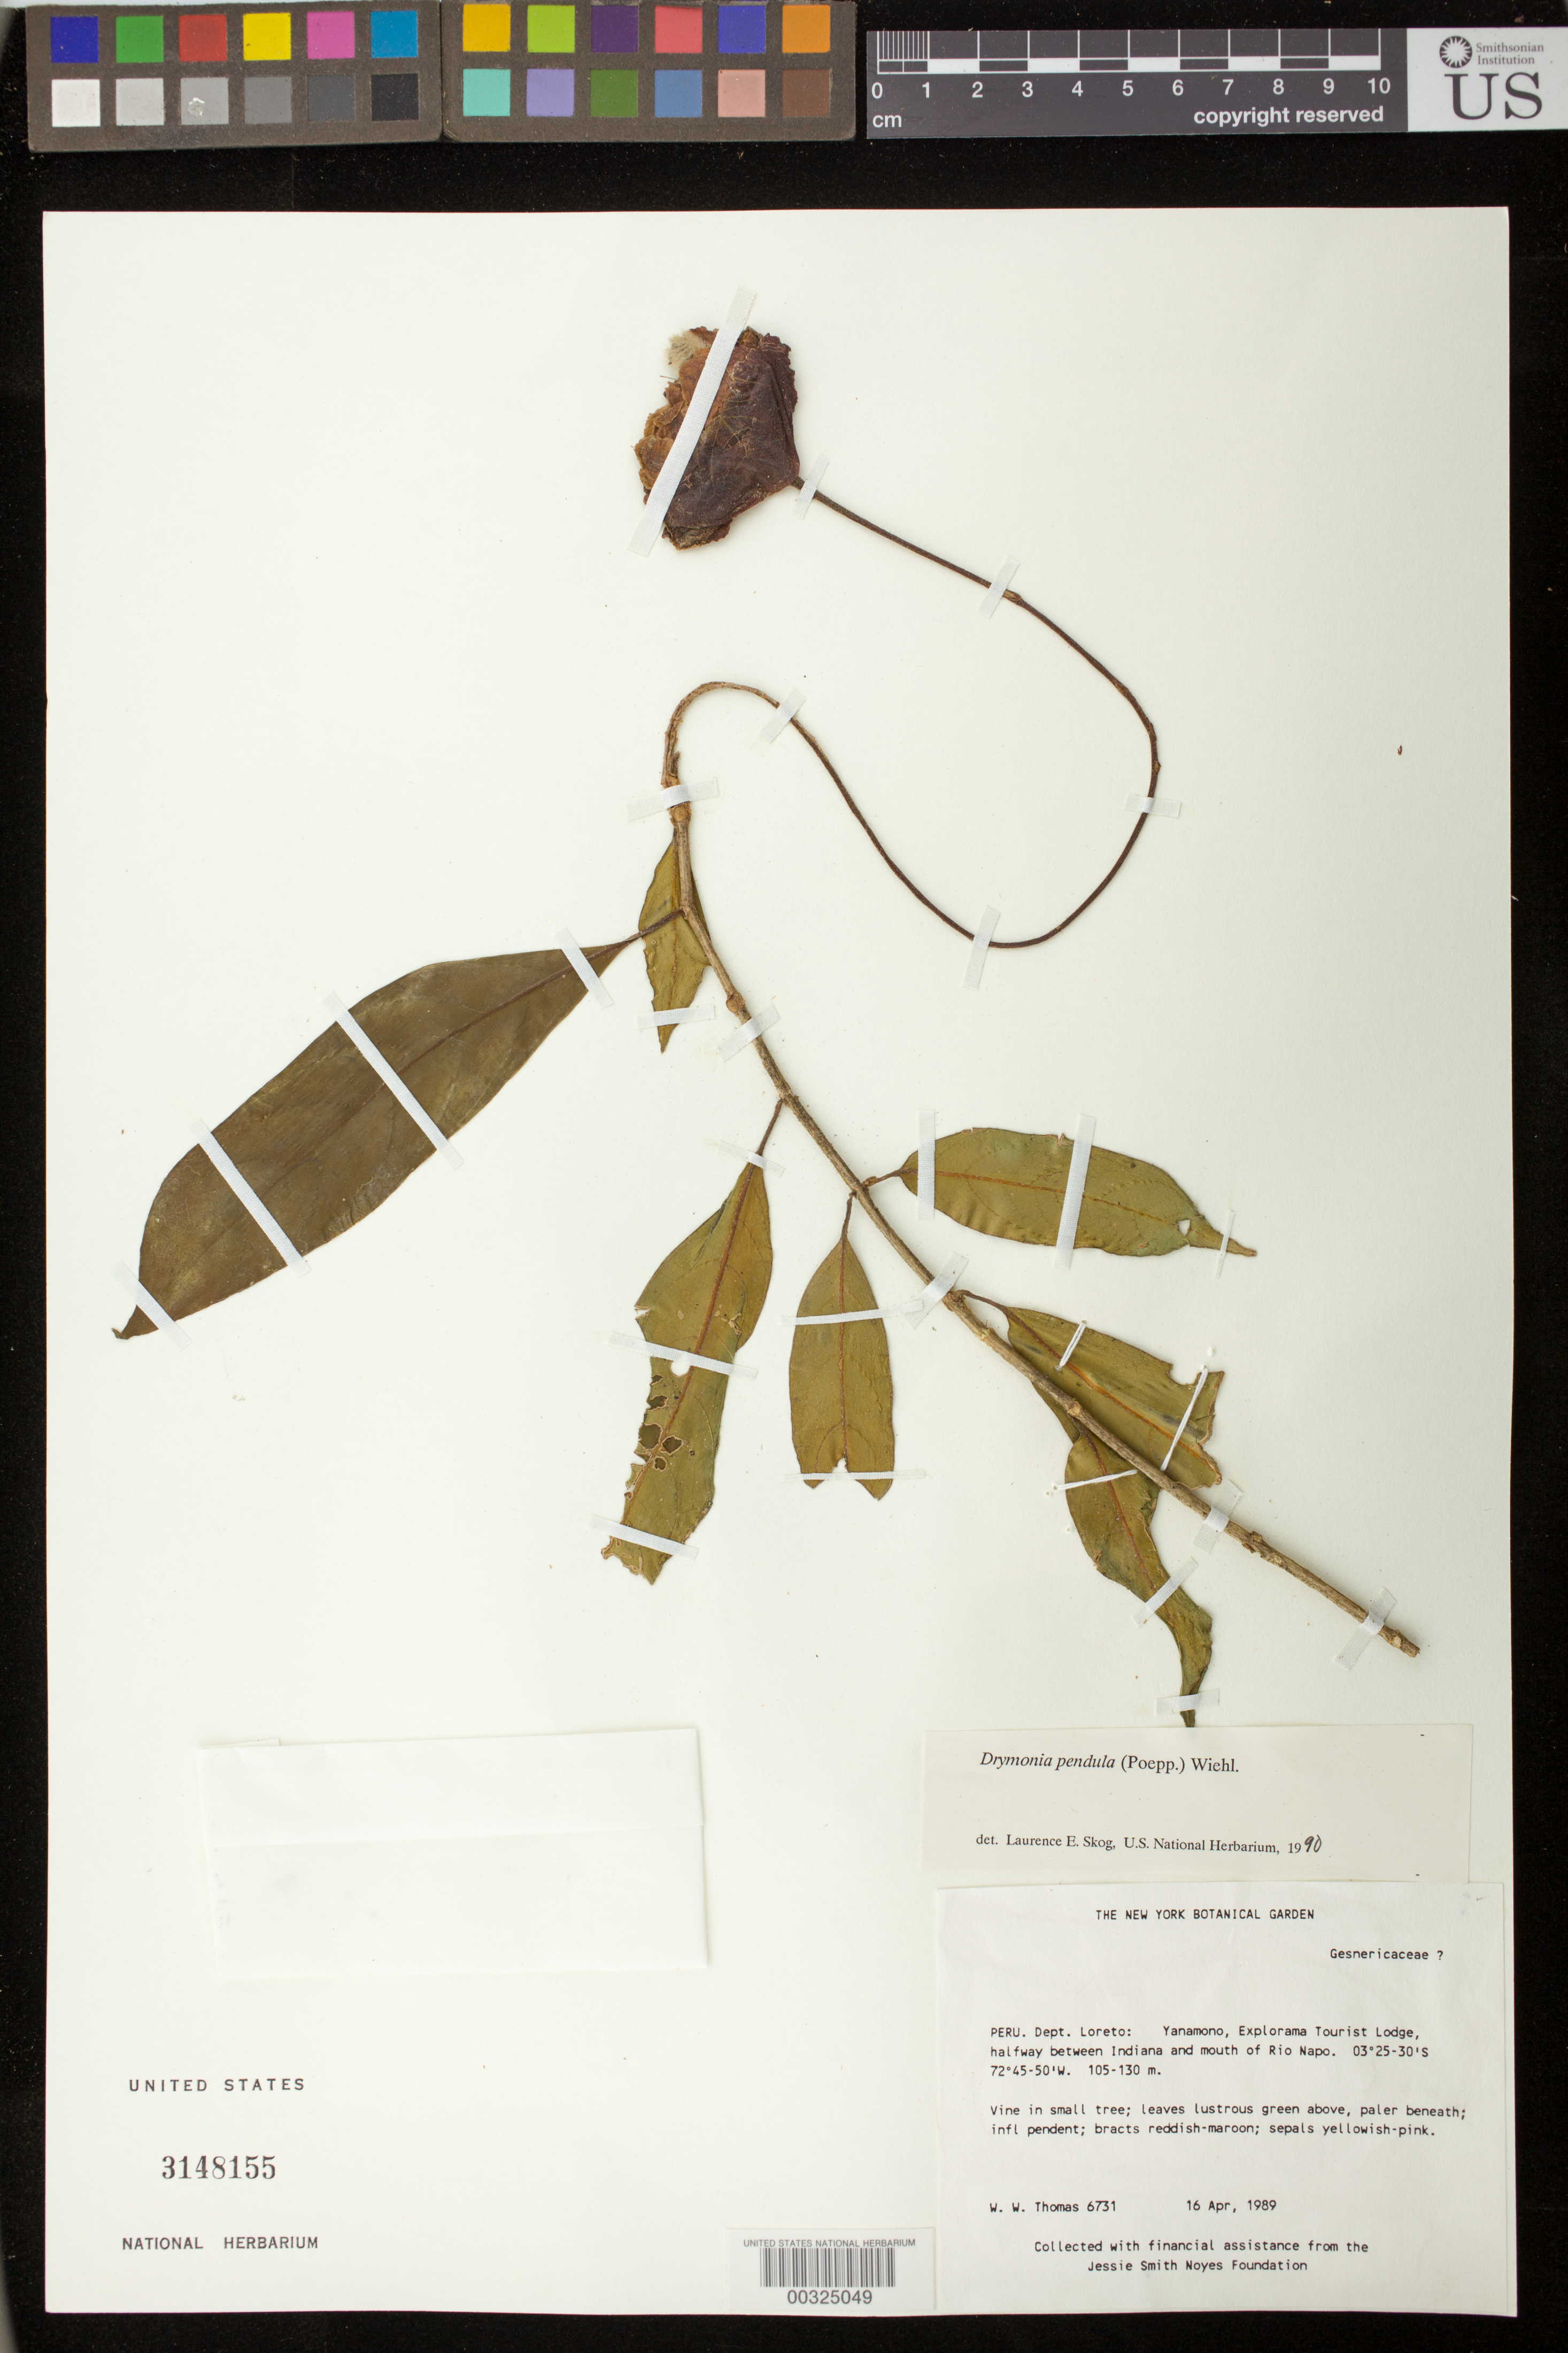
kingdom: Plantae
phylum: Tracheophyta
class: Magnoliopsida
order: Lamiales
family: Gesneriaceae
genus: Drymonia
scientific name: Drymonia pendula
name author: (Poepp.) Wiehler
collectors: W. W. Thomas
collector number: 6731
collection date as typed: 16 Apr 1989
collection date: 1989-04-16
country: Peru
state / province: Loreto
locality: Yanamono, Explorama Tourist Lodge, halfway between Indiana and mouth of Rio Napo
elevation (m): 105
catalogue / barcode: US 3148155